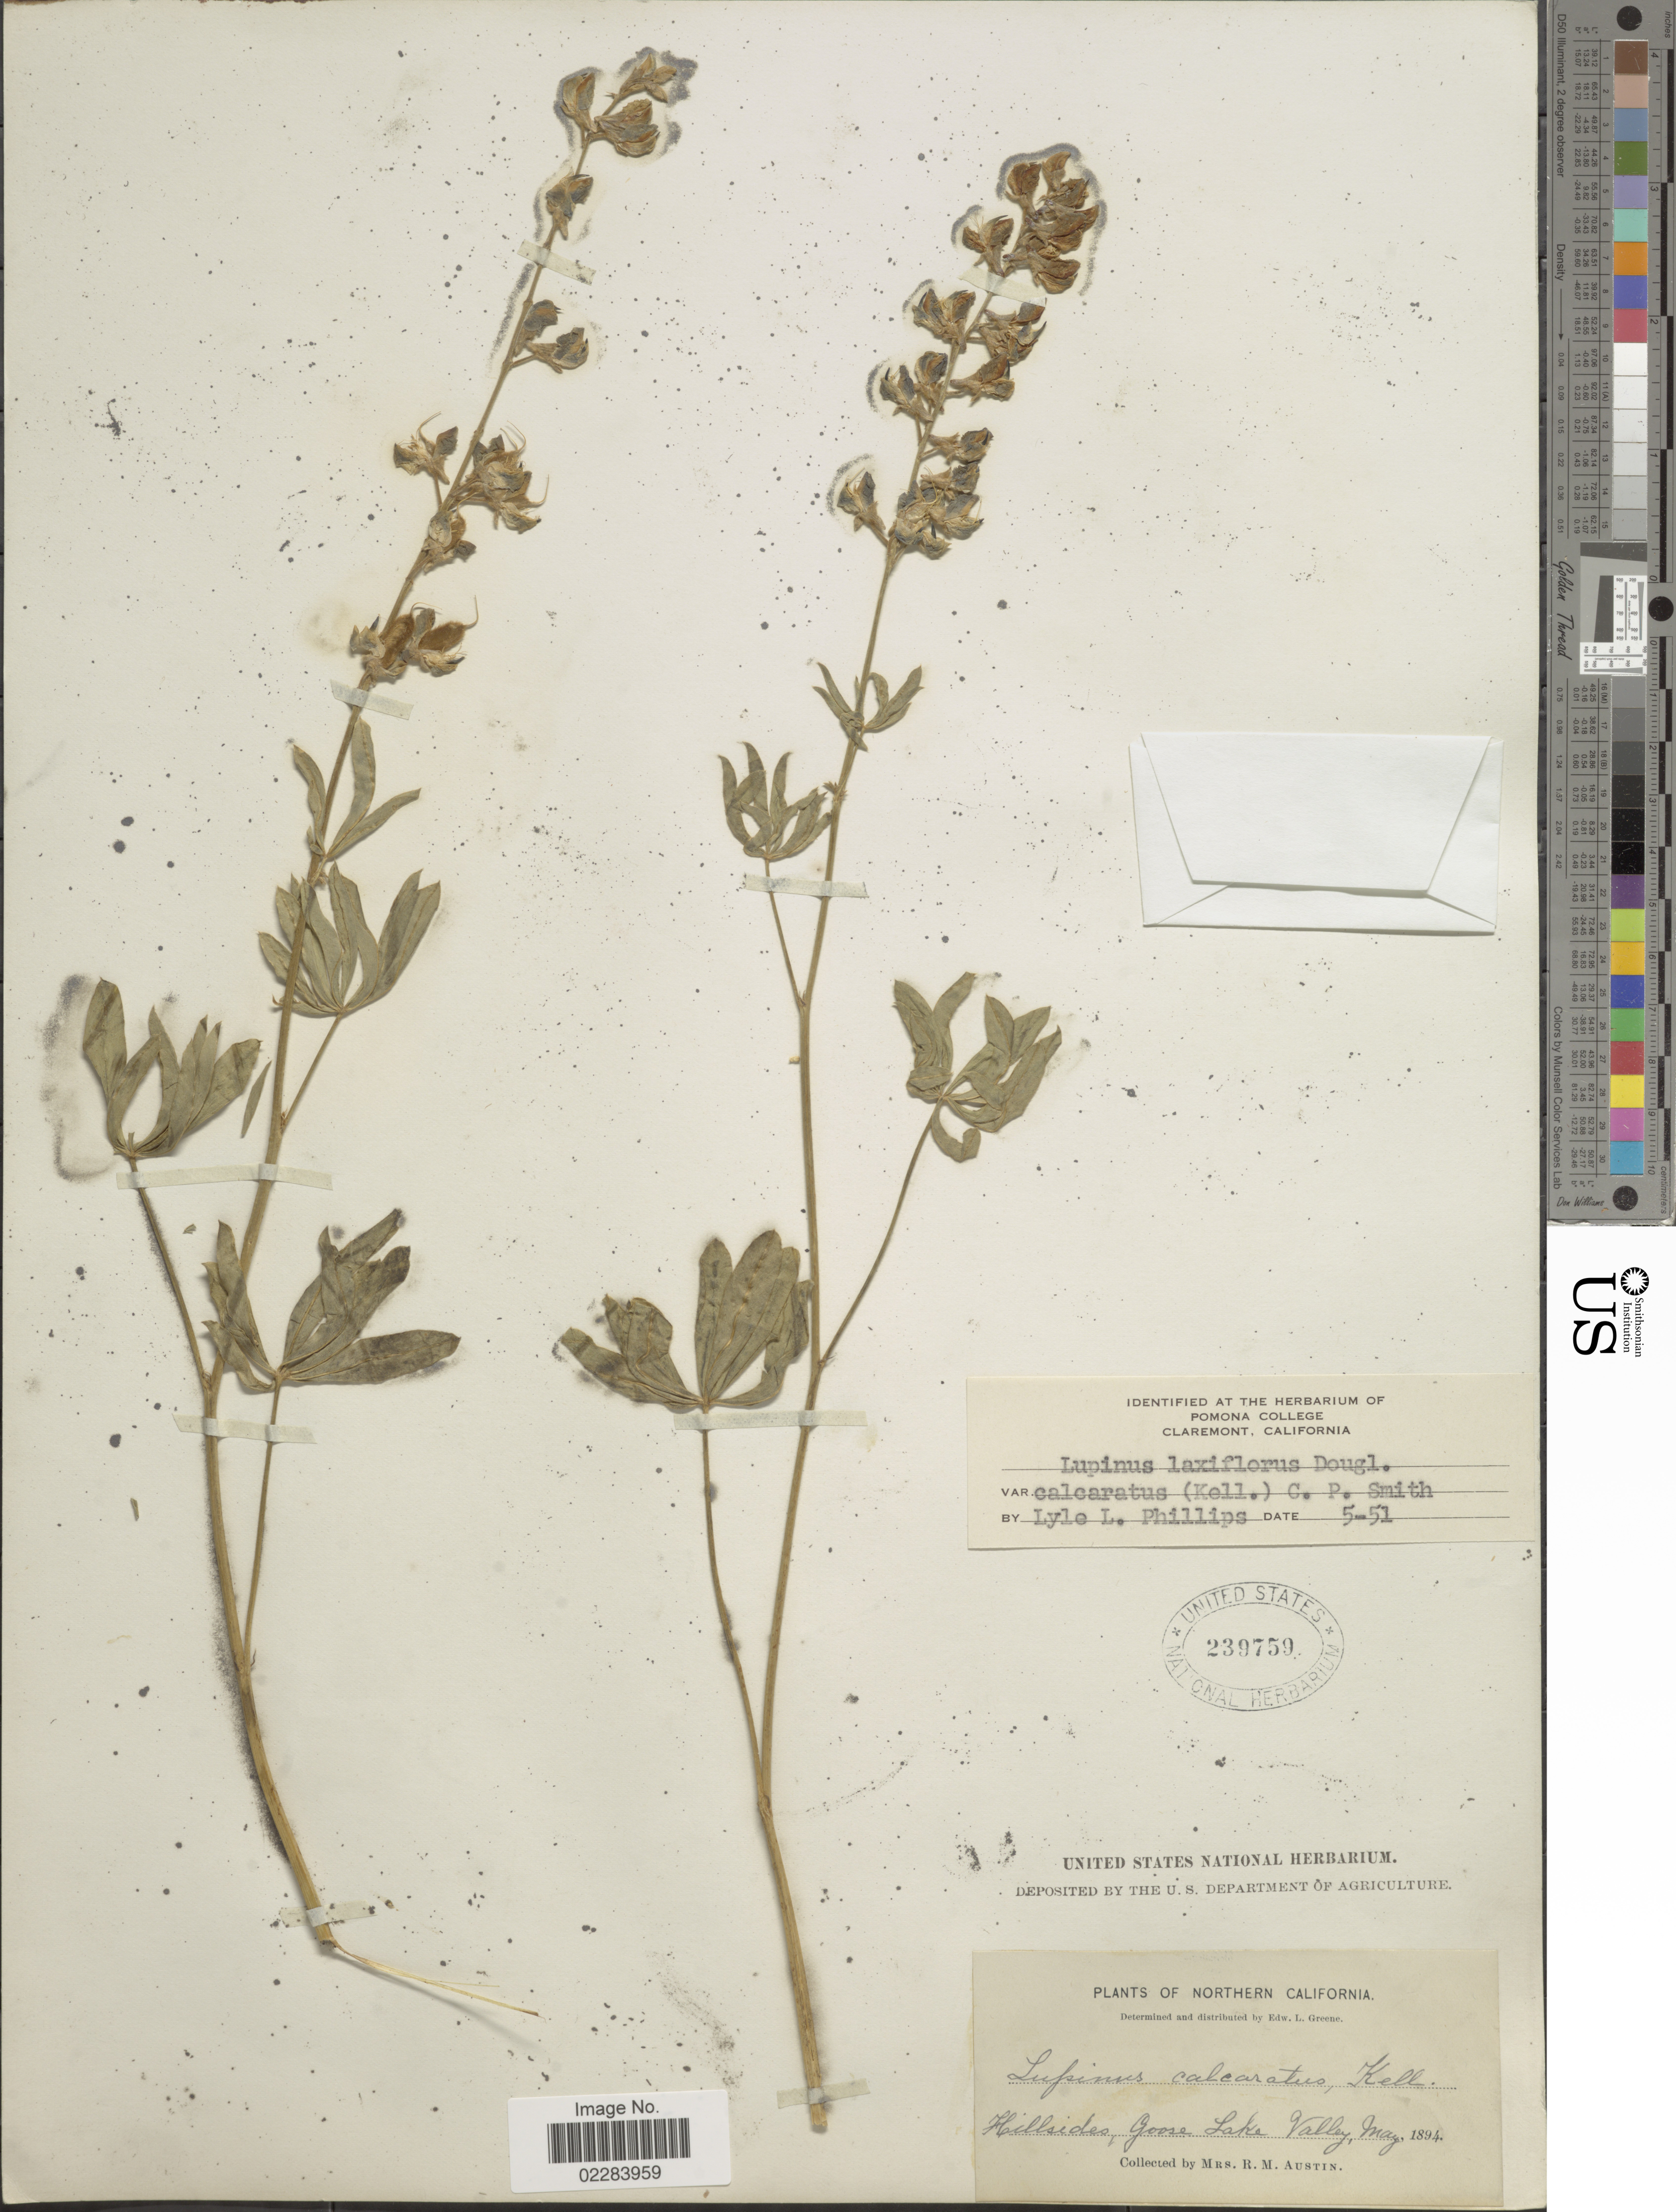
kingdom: Plantae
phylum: Tracheophyta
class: Magnoliopsida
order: Fabales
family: Fabaceae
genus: Lupinus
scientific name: Lupinus arbustus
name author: Lindl.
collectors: R. Austin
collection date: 1894-05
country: United States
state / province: California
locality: Northern California. Hillsides. Goose Lake Valley.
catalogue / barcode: US 239759